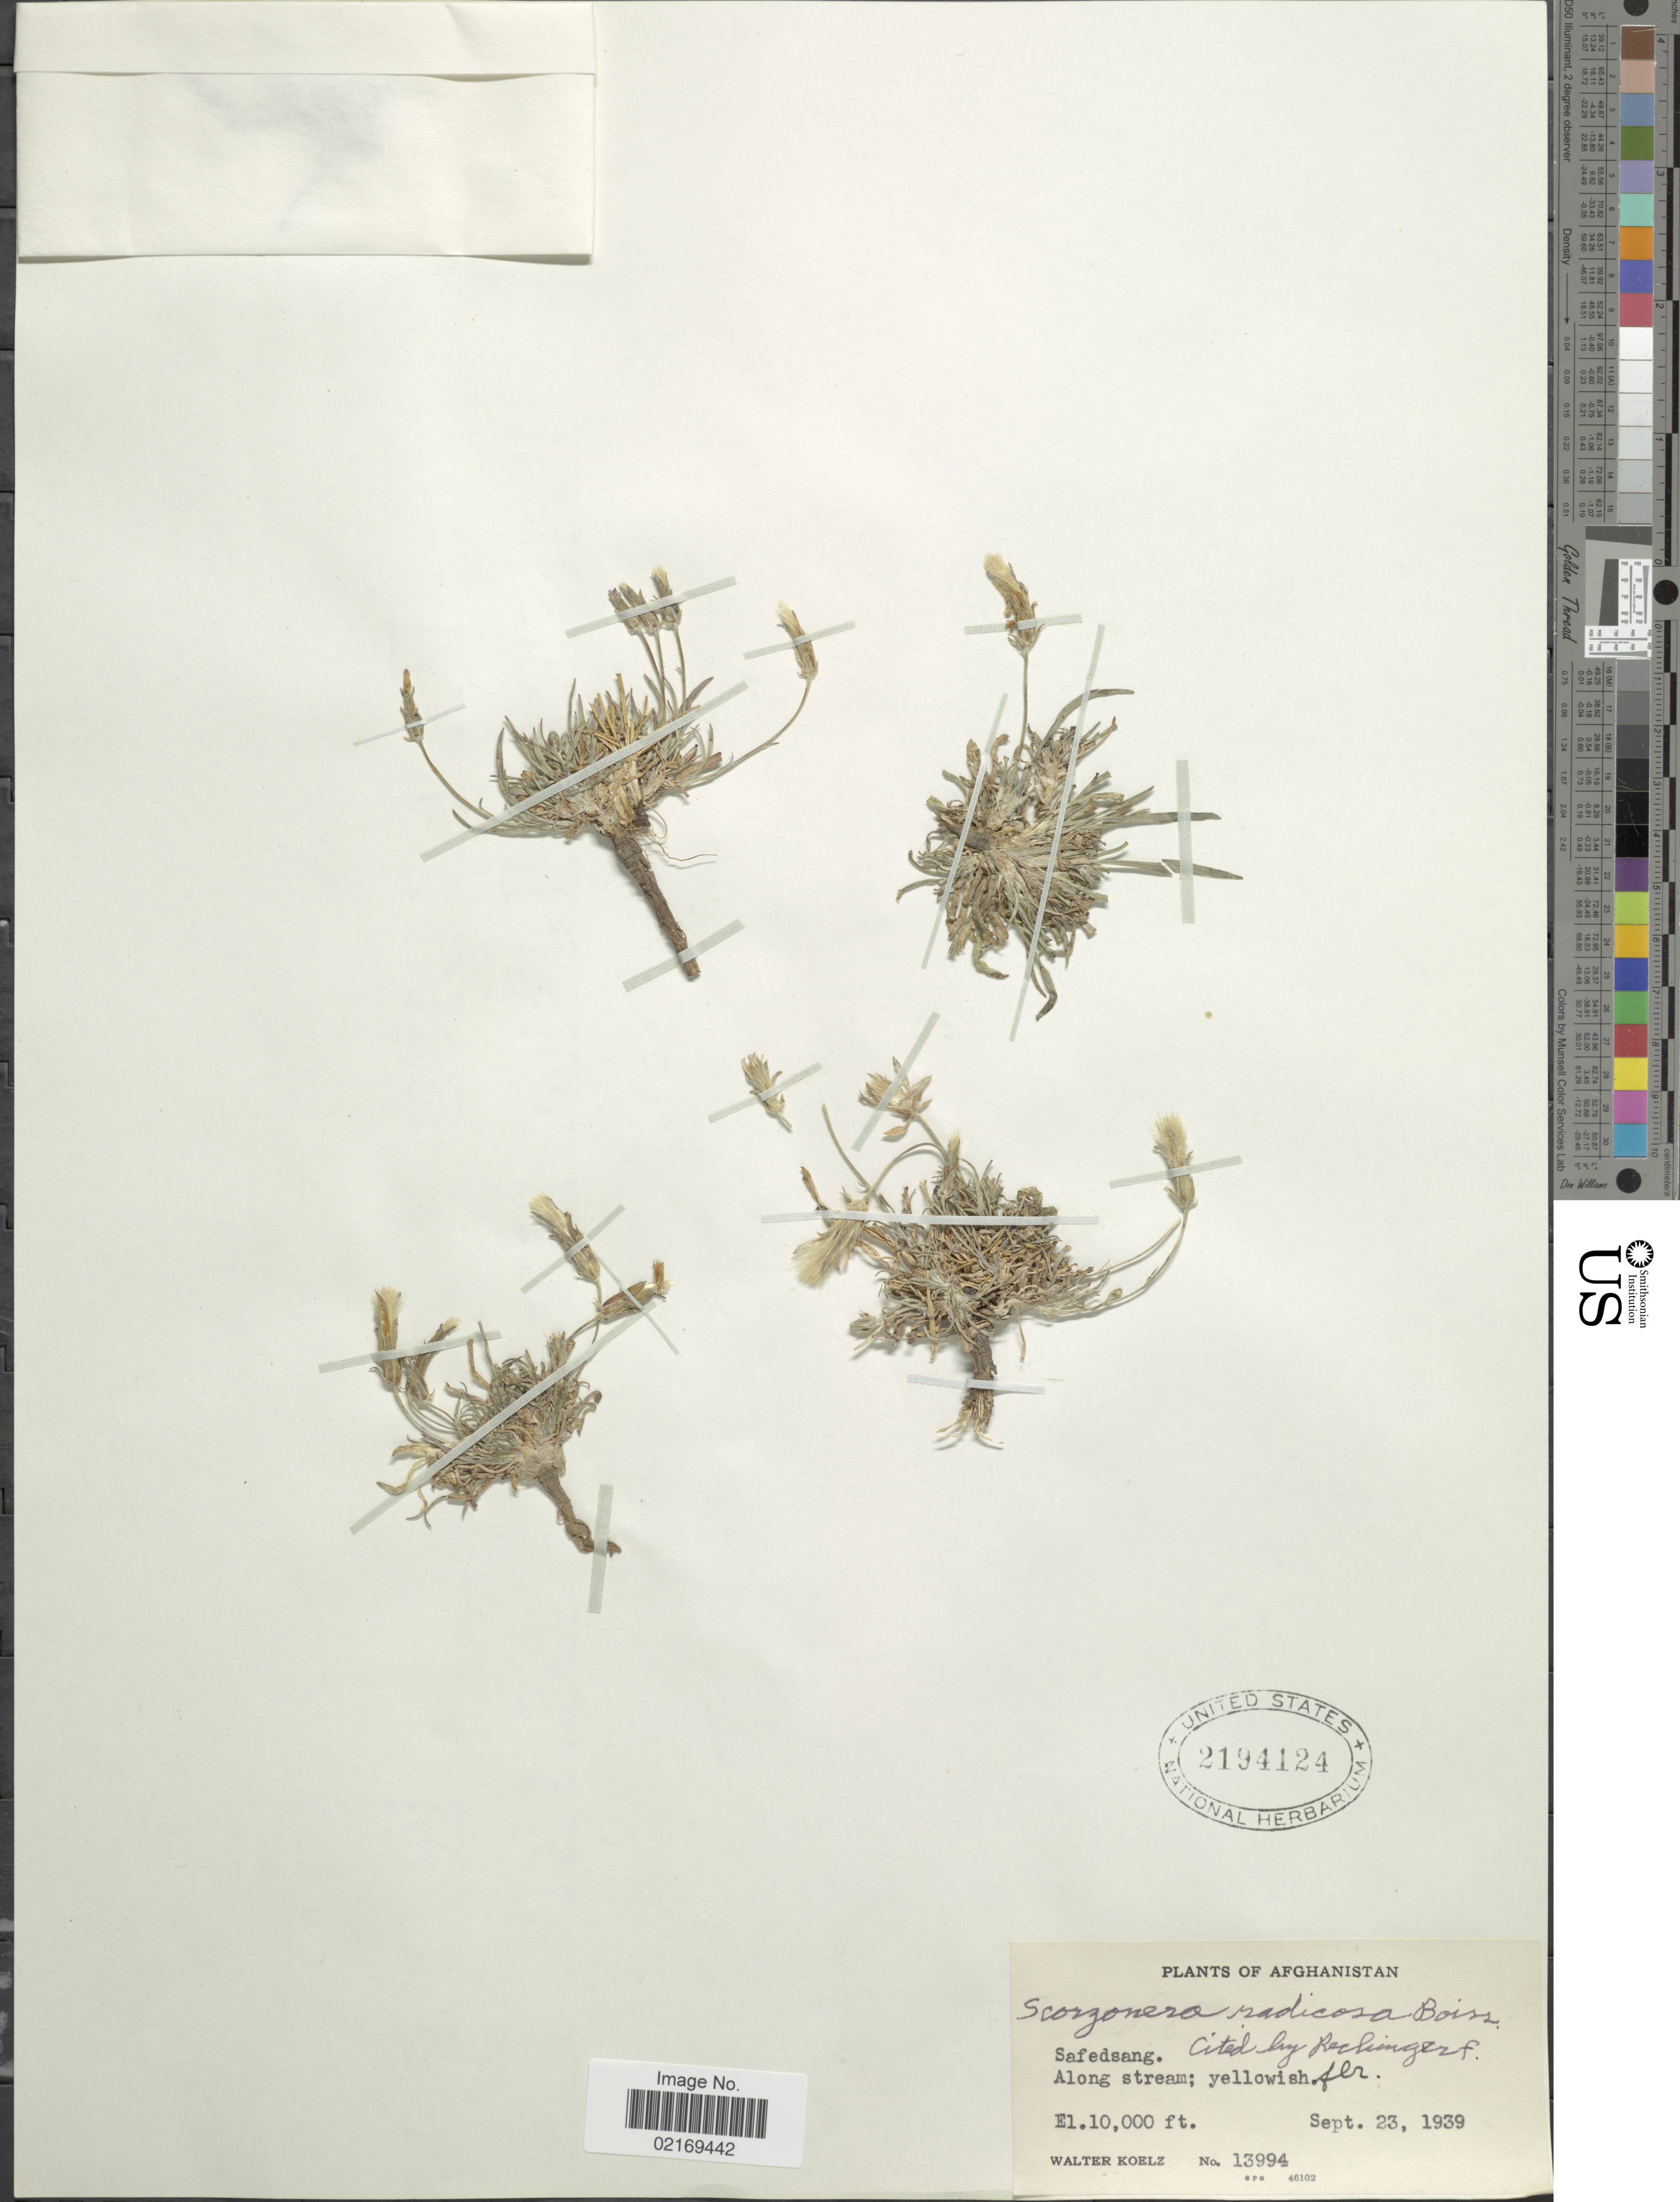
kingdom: Plantae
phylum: Tracheophyta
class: Magnoliopsida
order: Asterales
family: Asteraceae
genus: Podospermum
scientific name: Podospermum radicosum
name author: (Boiss.) Gemeinholzer & Greuter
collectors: W. N. Koelz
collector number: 13994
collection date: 1939-09-23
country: Afghanistan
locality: Safedsang, along stream.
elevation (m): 3048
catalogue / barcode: US 2194124